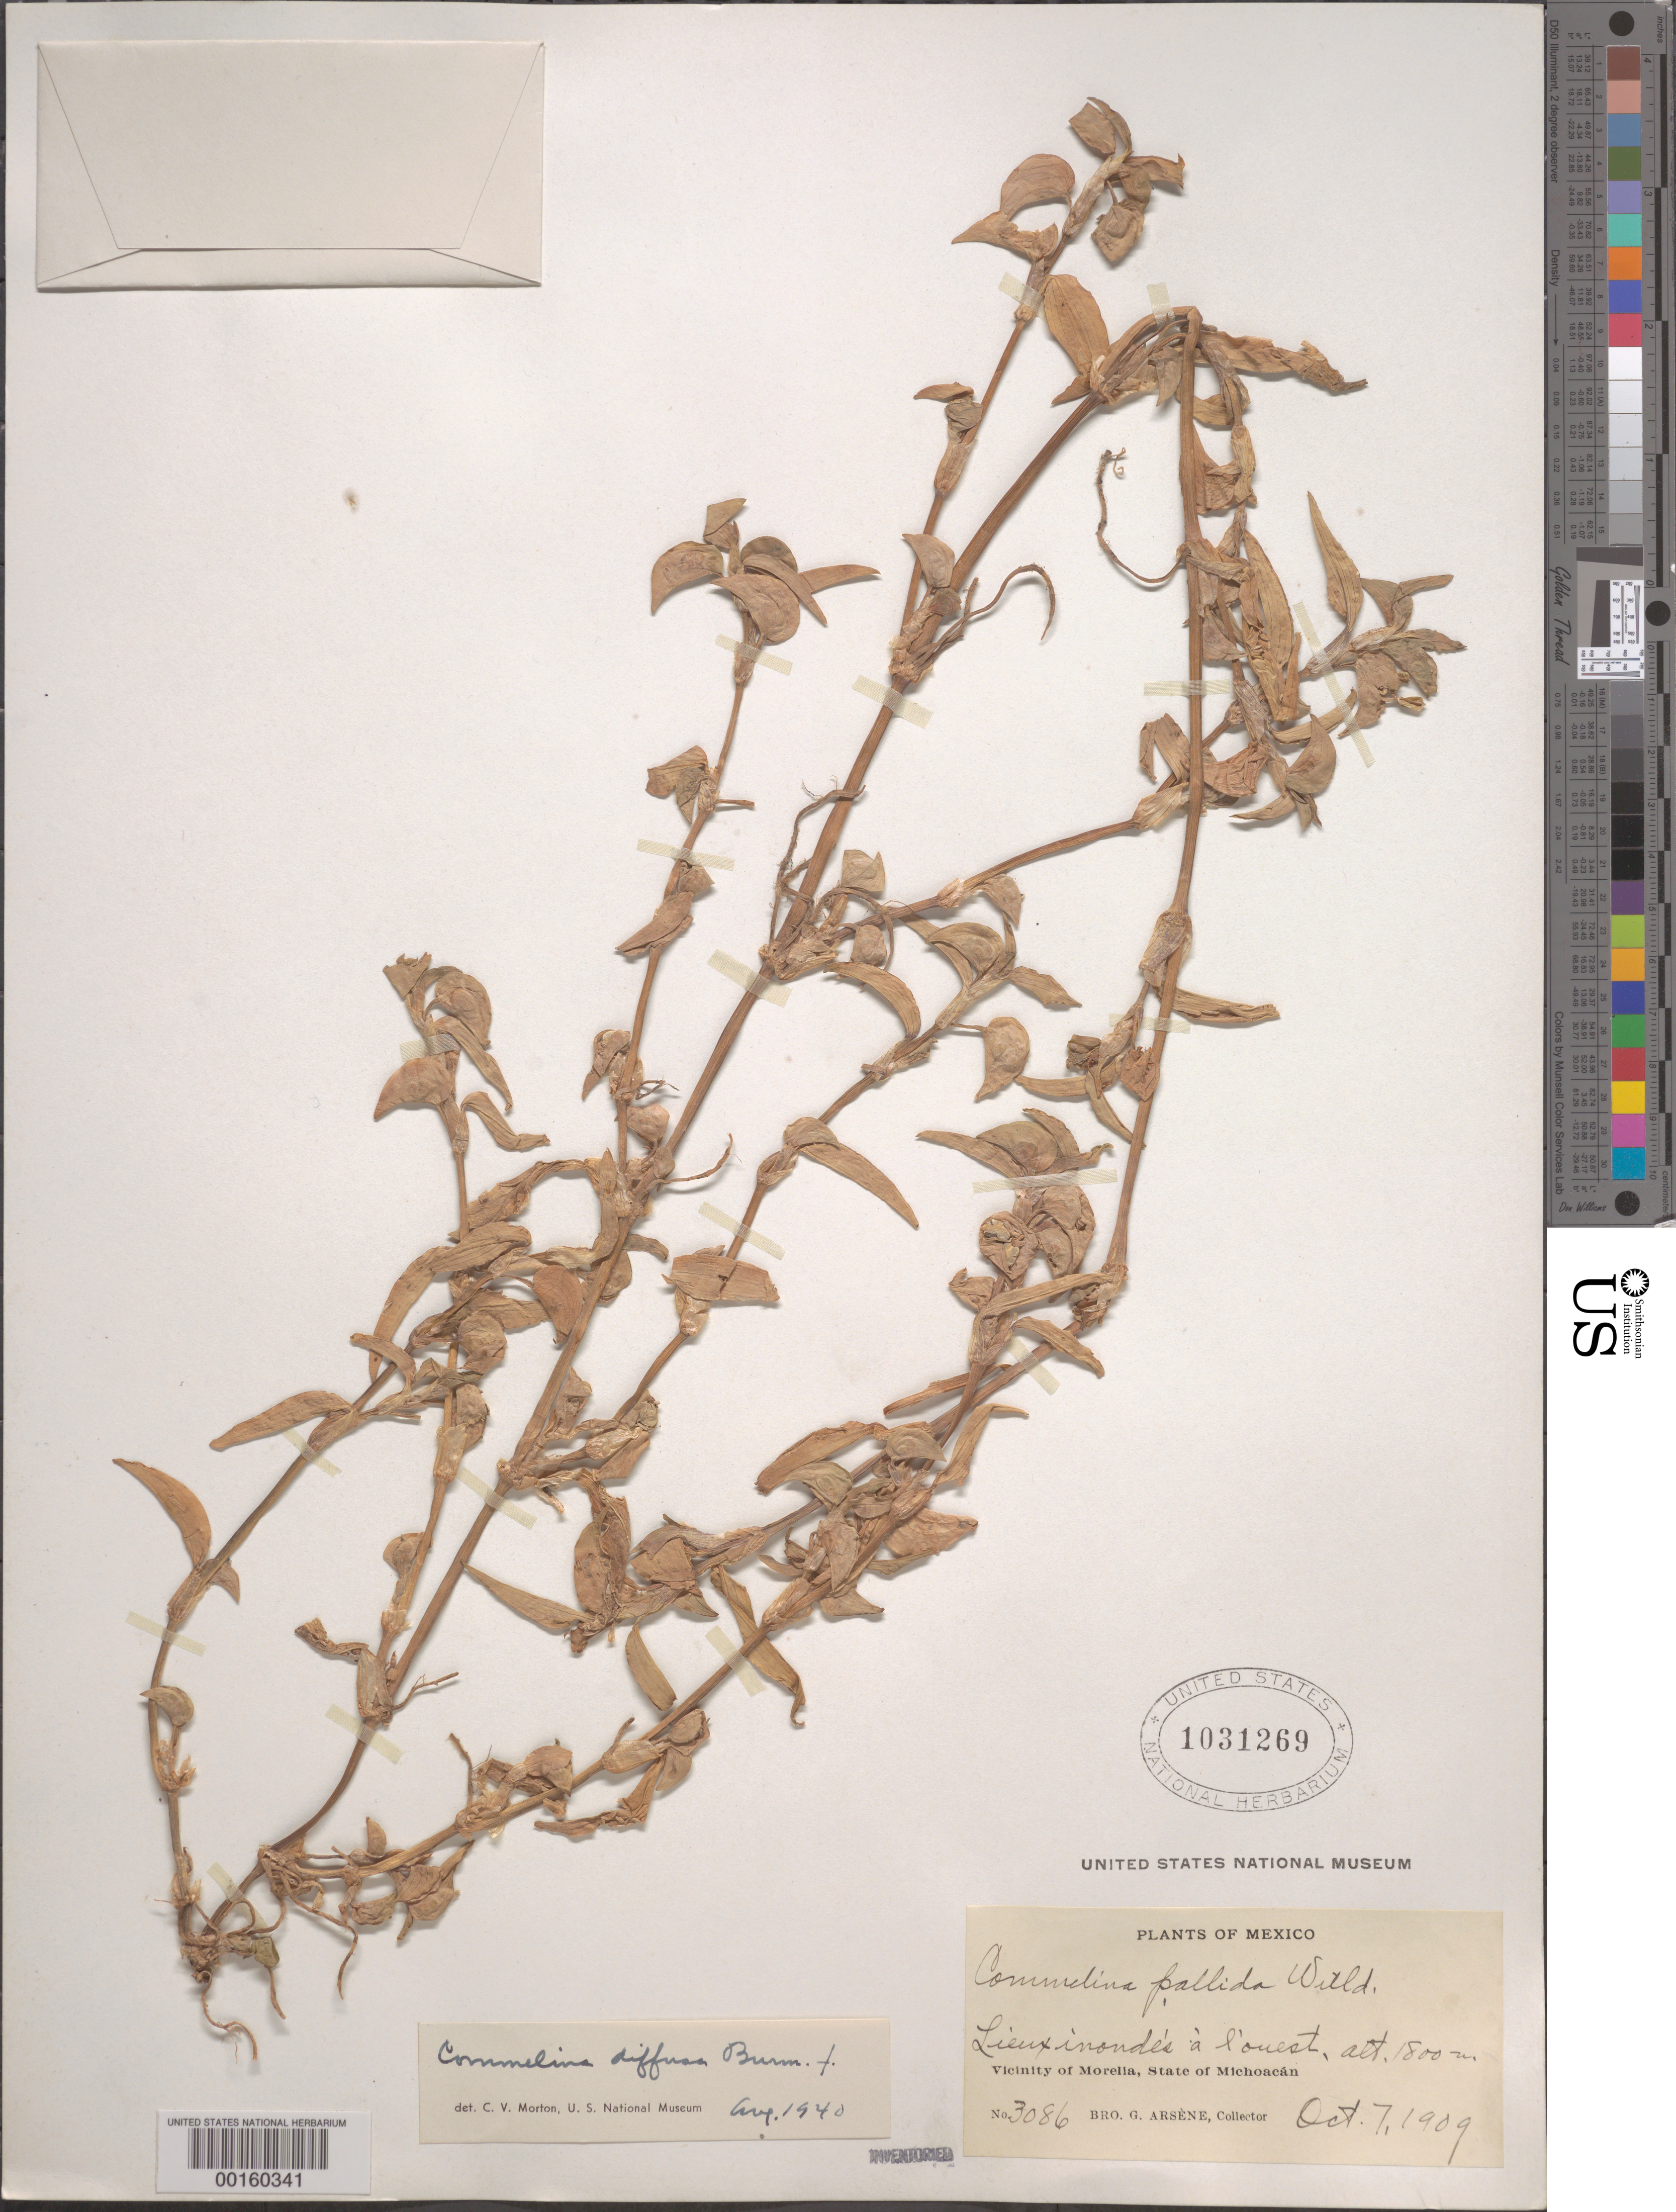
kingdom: Plantae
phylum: Tracheophyta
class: Liliopsida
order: Commelinales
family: Commelinaceae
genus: Commelina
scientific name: Commelina diffusa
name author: Burm. f.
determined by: Morton, C. V.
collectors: Bro. G. Arsène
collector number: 3086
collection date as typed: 07 Oct 1909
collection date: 1909-10-07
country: Mexico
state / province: Michoacán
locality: Morelia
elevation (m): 1800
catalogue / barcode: US 1031269